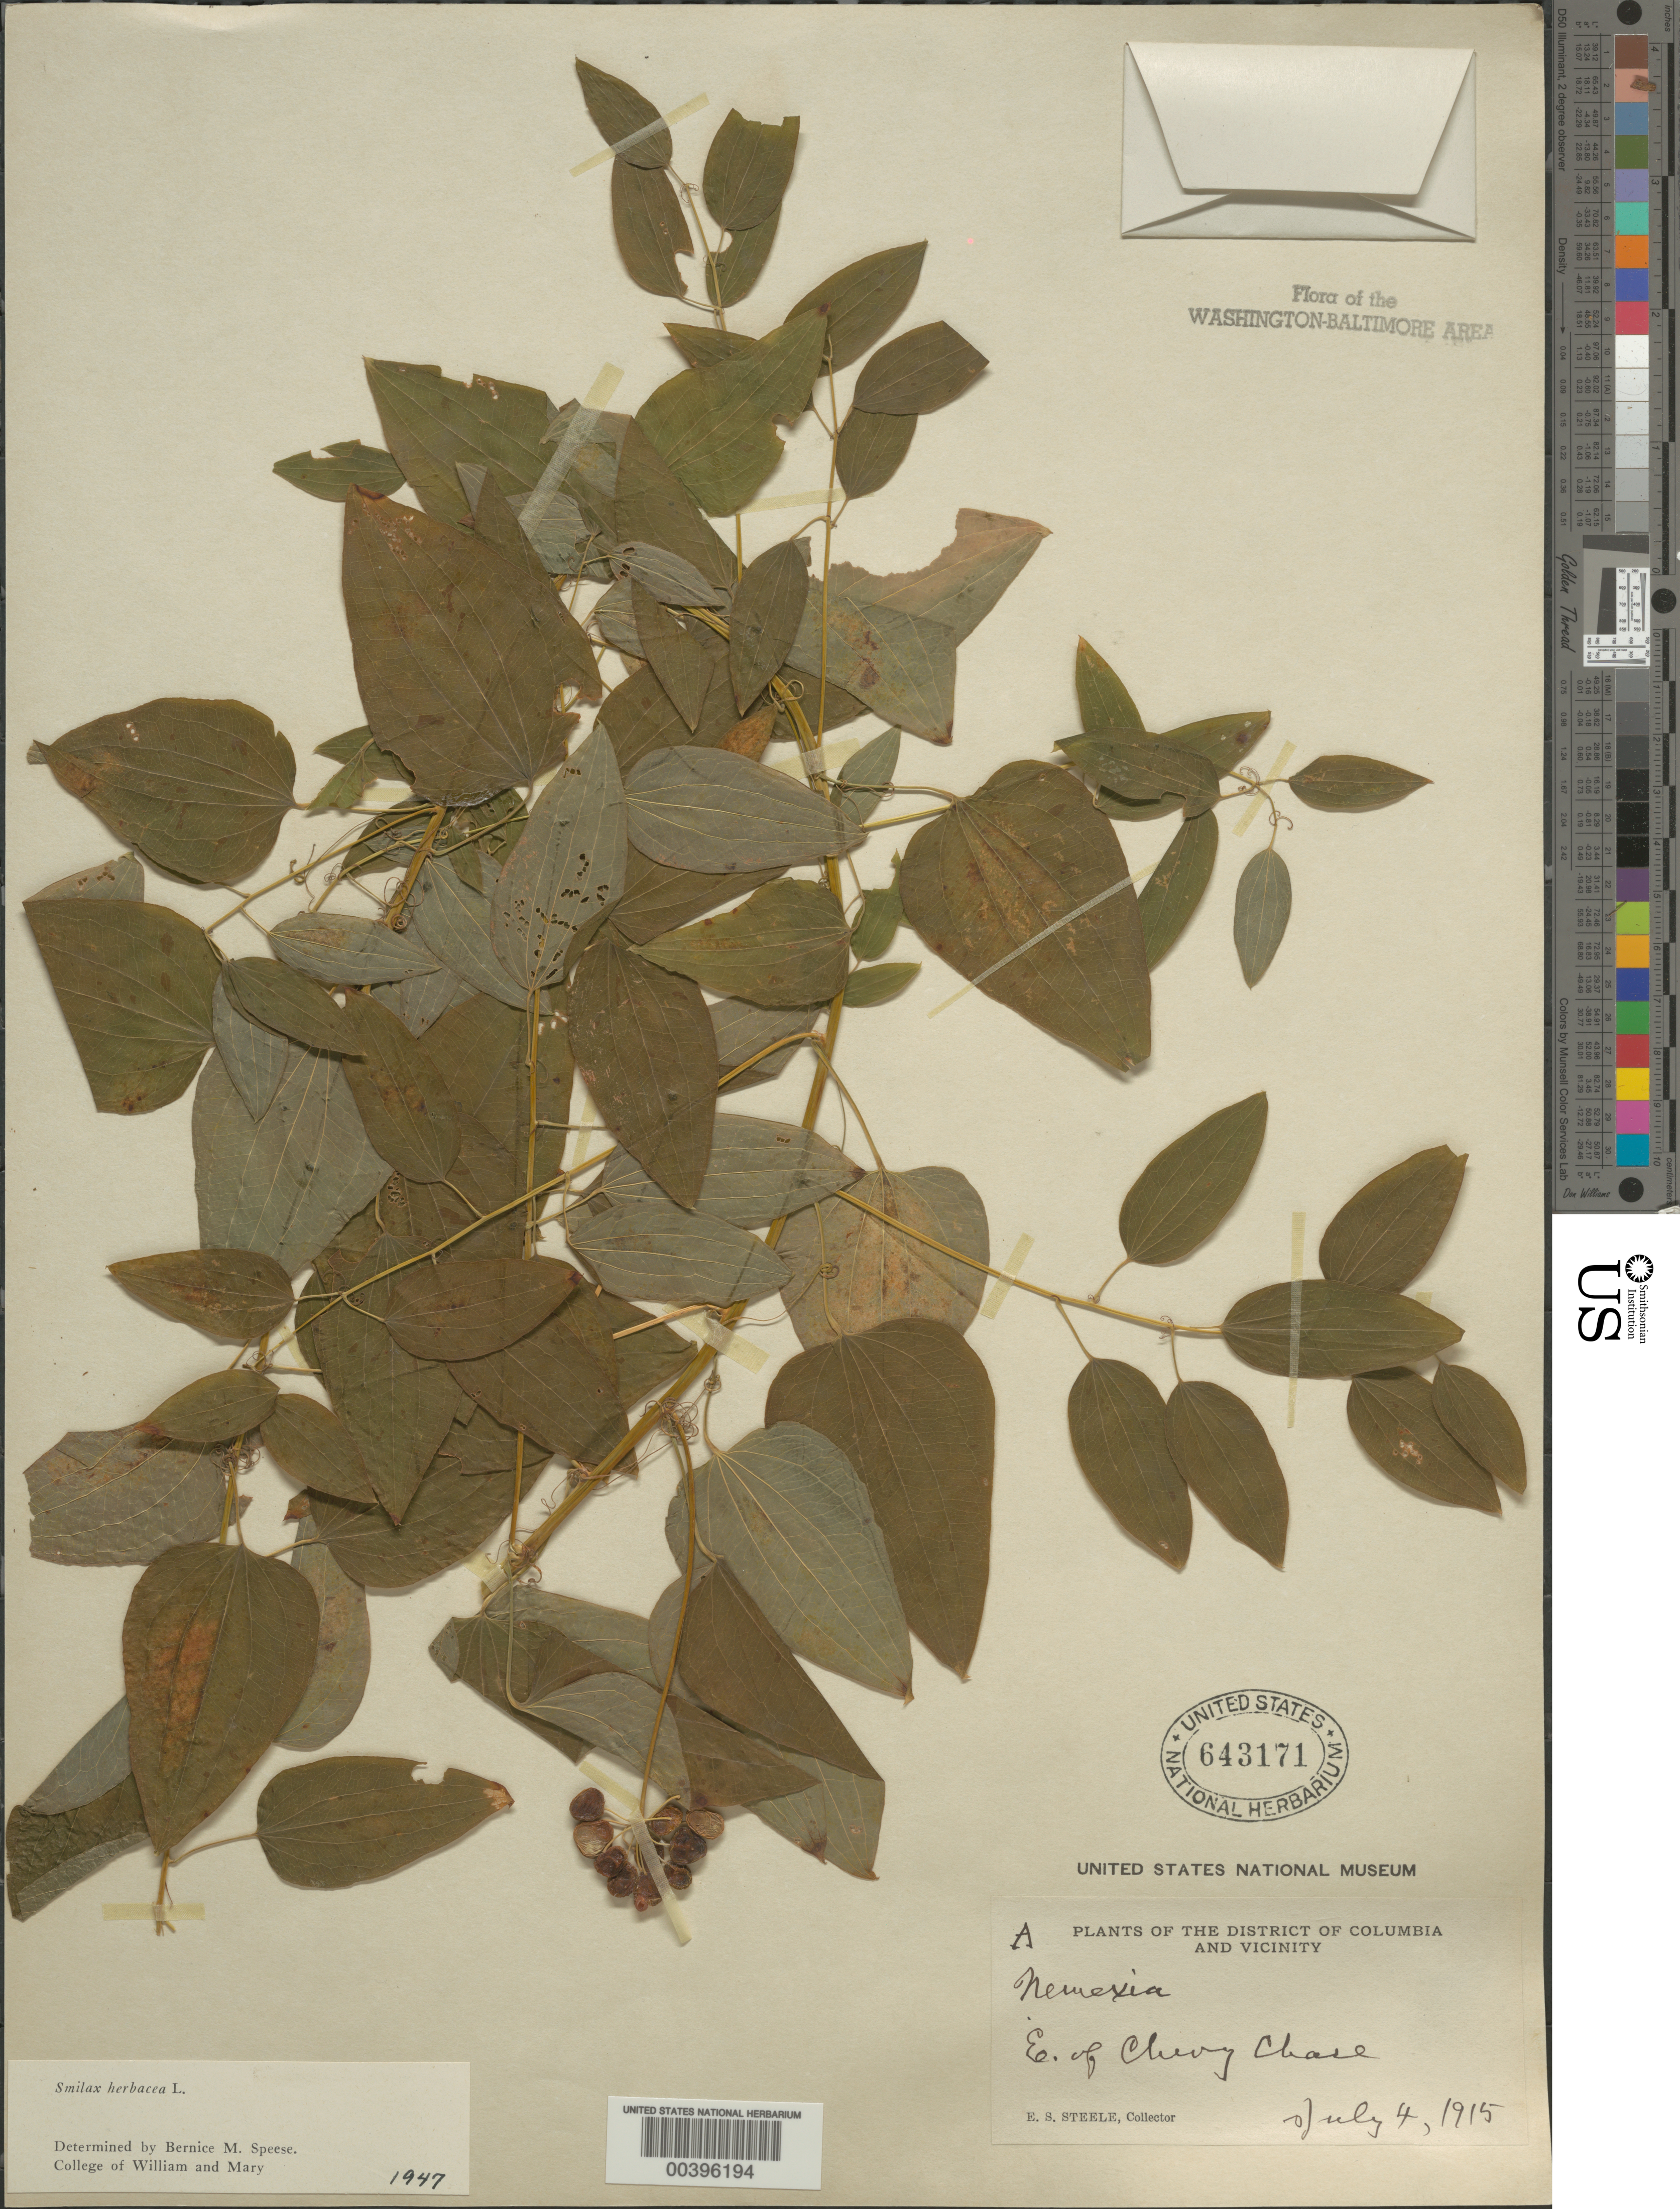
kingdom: Plantae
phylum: Tracheophyta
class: Liliopsida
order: Liliales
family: Smilacaceae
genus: Smilax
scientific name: Smilax herbacea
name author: L.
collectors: E. Steele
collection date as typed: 04 Jul 1915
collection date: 1915-07-04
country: United States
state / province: District of Columbia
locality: East of Chevy Chase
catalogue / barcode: US 643171